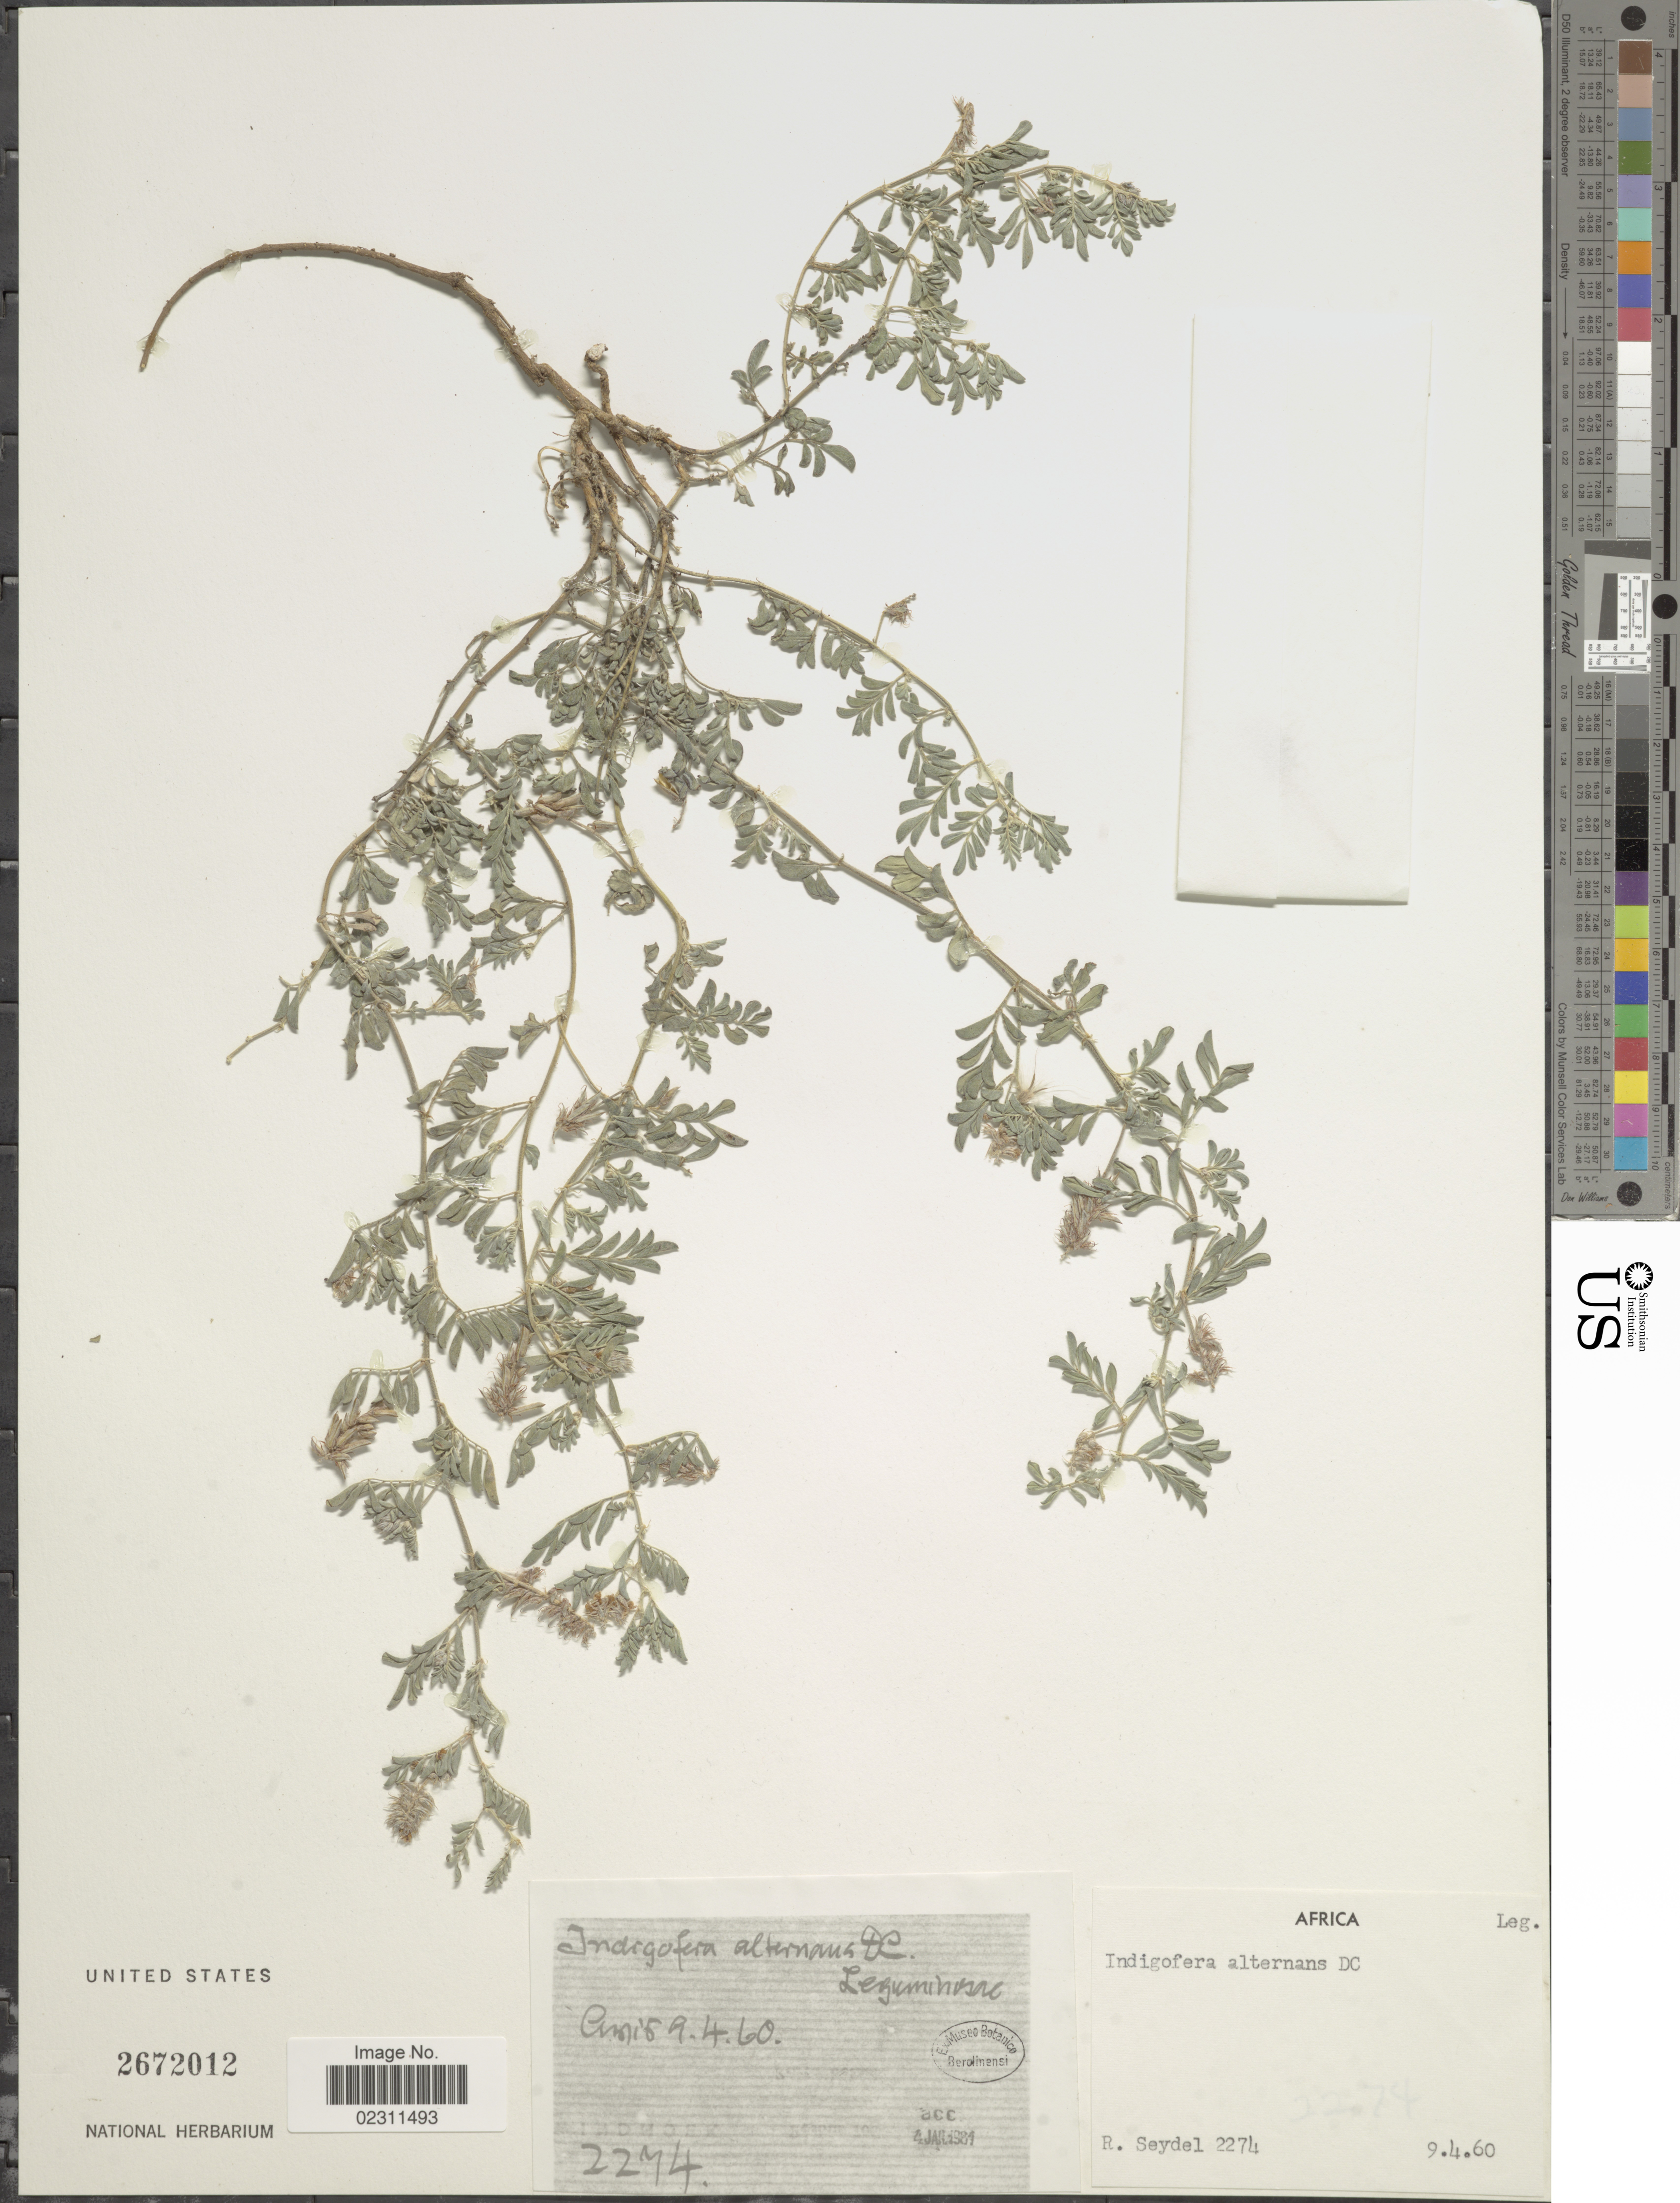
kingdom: Plantae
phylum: Tracheophyta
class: Magnoliopsida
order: Fabales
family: Fabaceae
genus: Indigofera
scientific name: Indigofera alternans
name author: DC.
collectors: R. Seydel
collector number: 2274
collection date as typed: Transcribed d/m/y: 9/4/60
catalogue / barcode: US 2672012